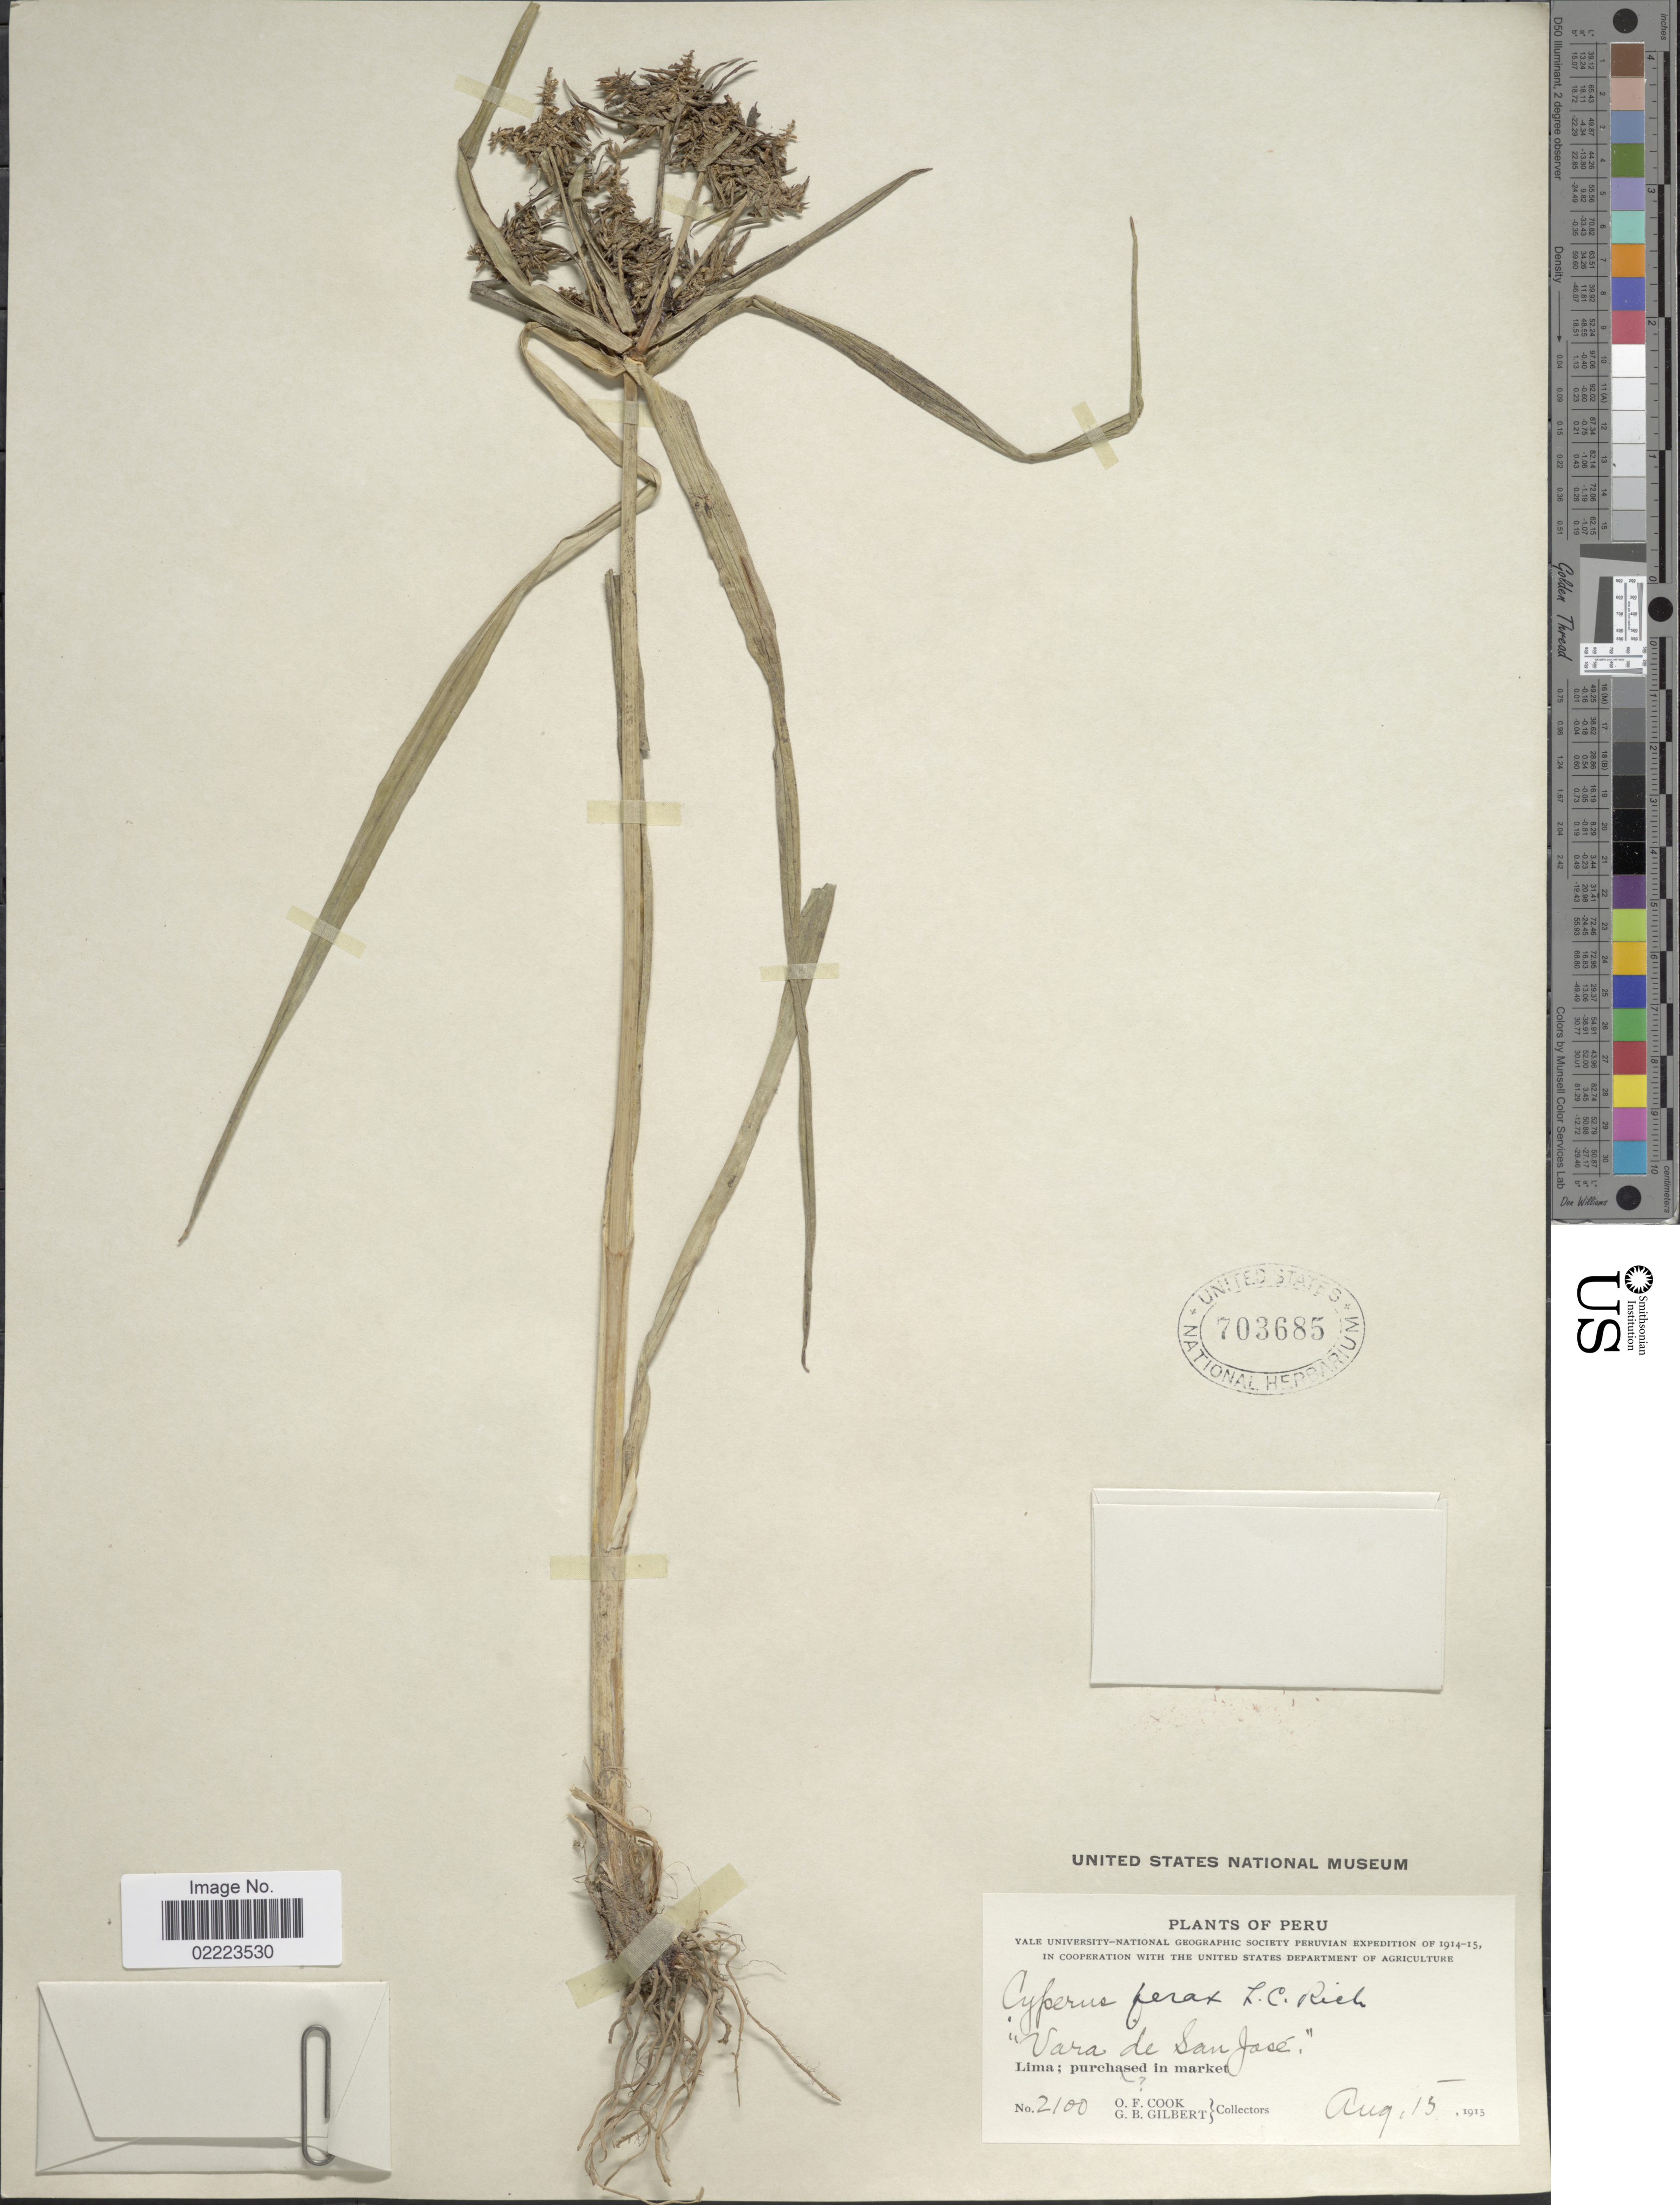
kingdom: Plantae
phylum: Tracheophyta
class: Liliopsida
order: Poales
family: Cyperaceae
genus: Cyperus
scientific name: Cyperus odoratus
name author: L.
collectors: O. F. Cook & G. B. Gilbert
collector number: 2100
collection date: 1915-08-15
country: Peru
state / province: Lima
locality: Vara de San Jose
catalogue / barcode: US 703685